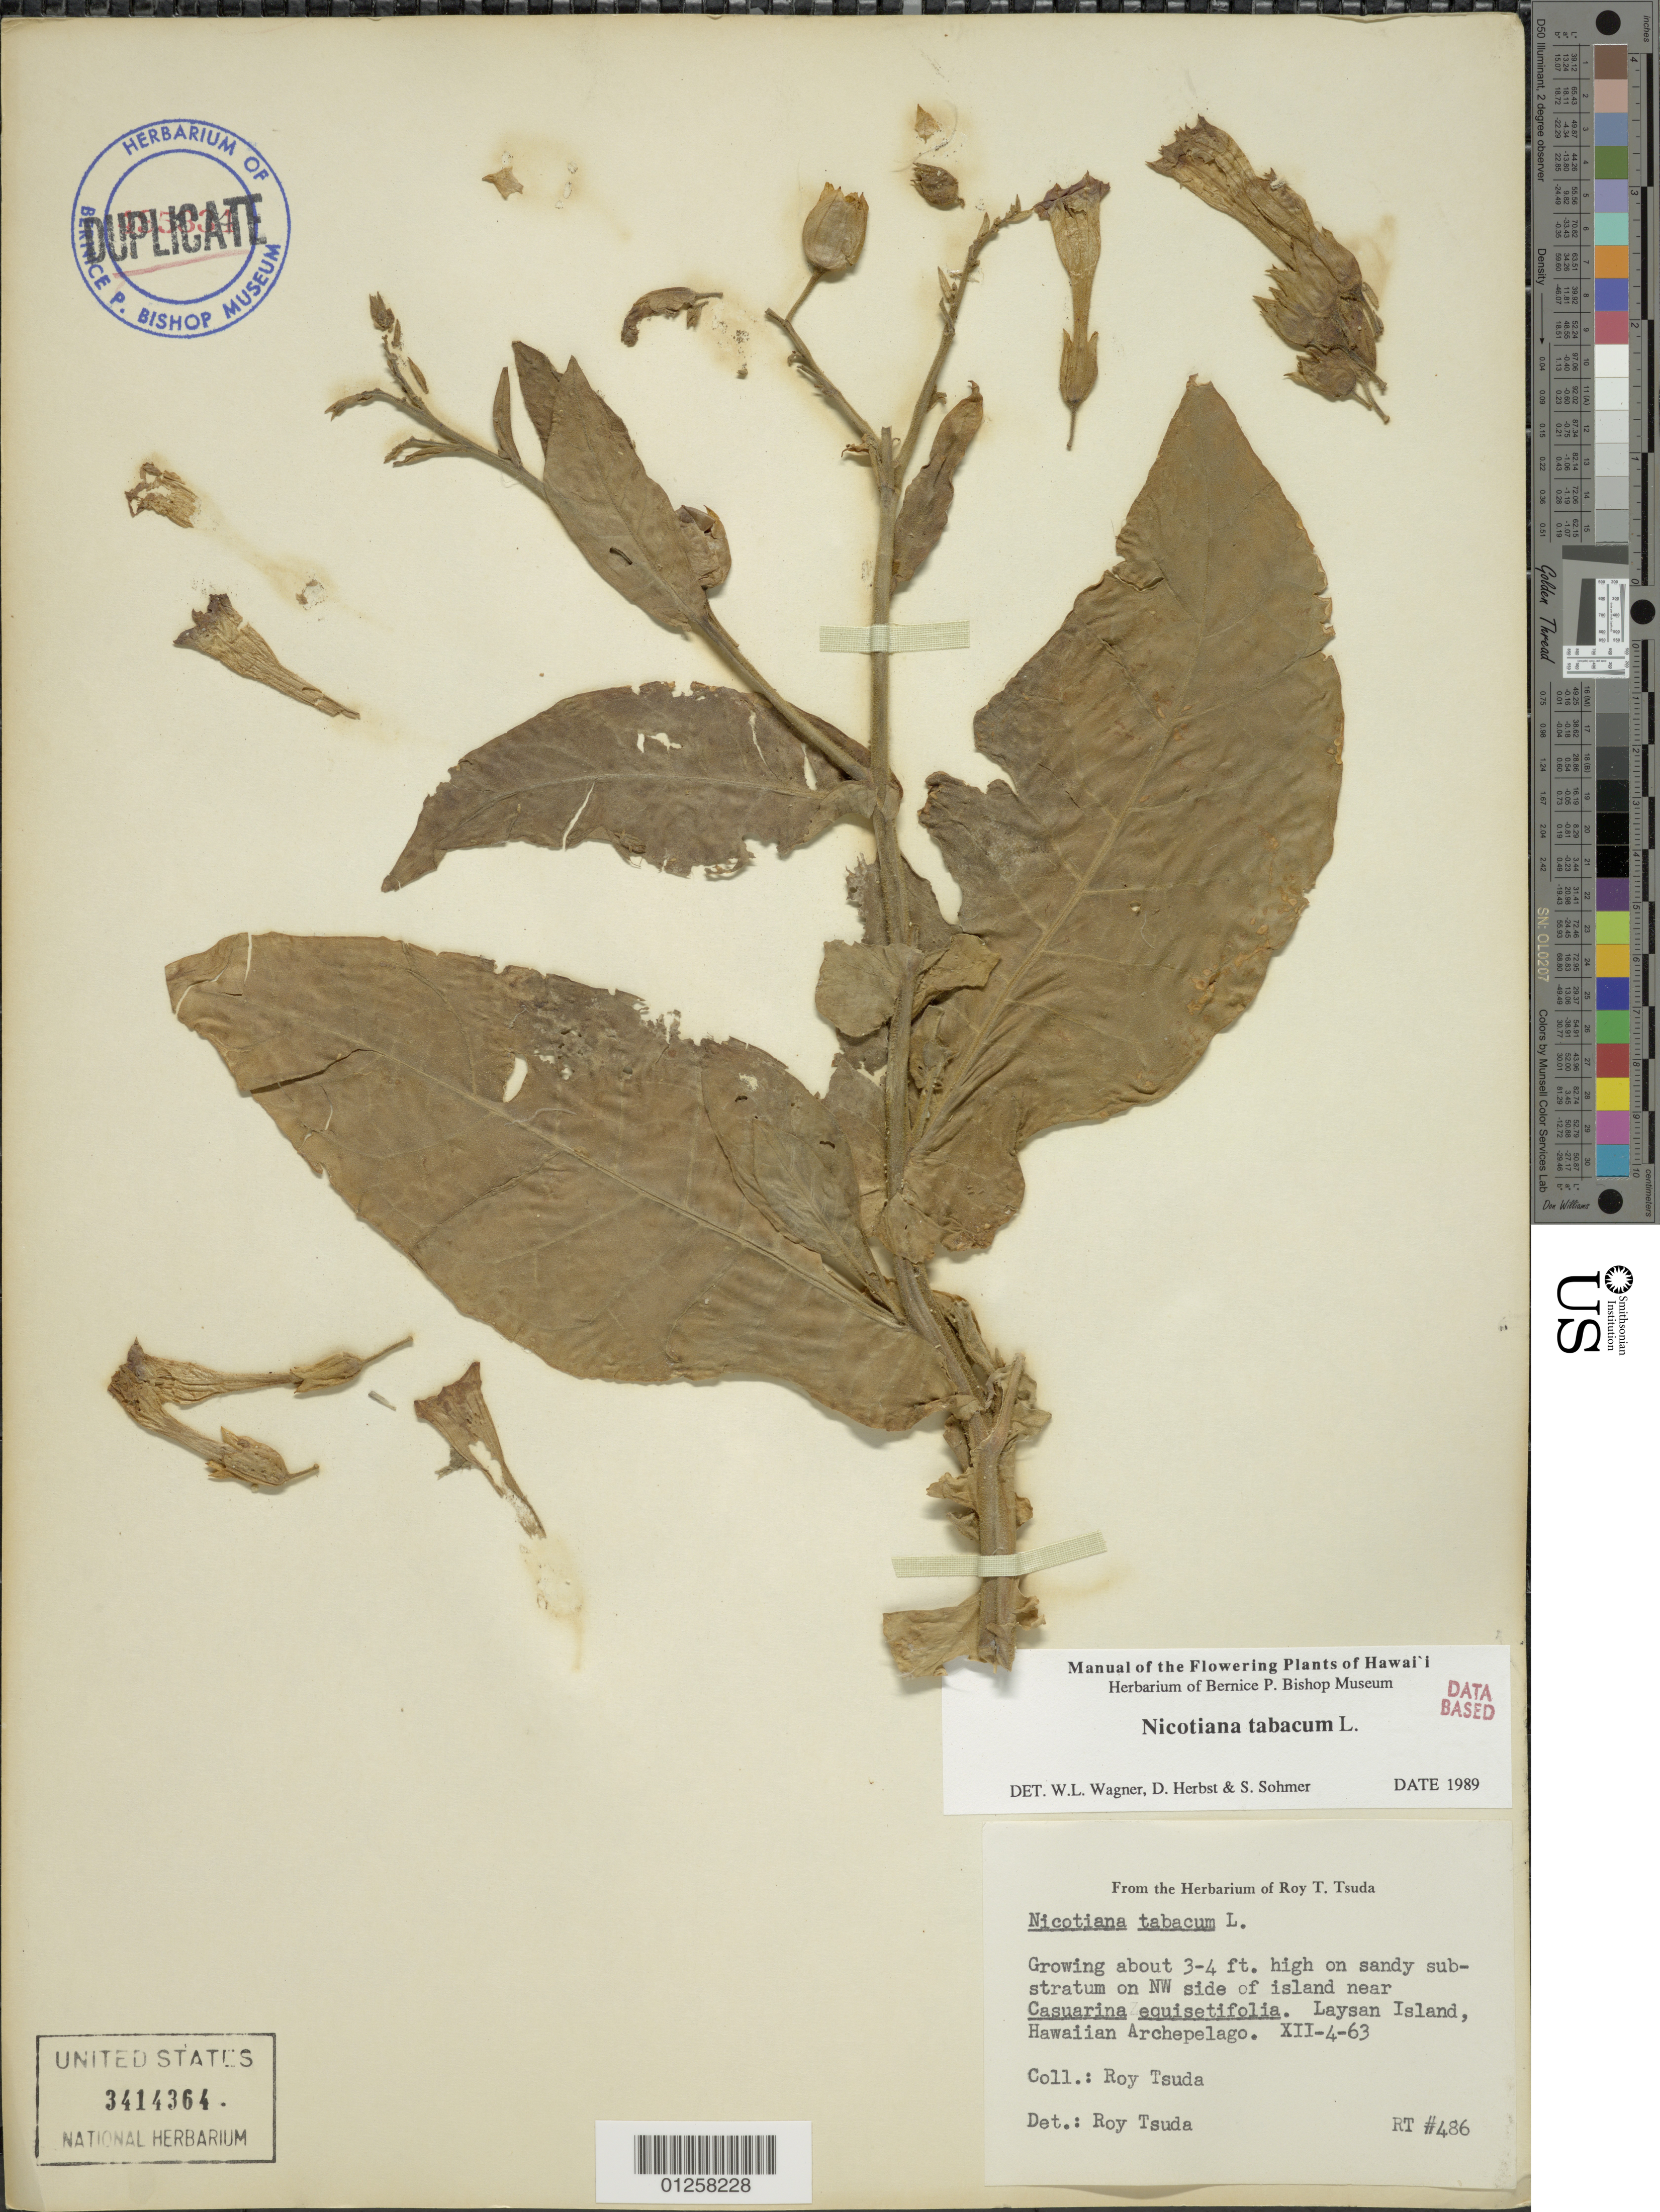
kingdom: Plantae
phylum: Tracheophyta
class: Magnoliopsida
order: Solanales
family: Solanaceae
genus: Nicotiana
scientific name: Nicotiana tabacum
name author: L.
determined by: Wagner, W. L.; Herbst, D. R.; Sohmer, S. H.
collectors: R. Tsuda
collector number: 486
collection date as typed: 4 Dec 1963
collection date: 1963-12-04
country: United States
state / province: Hawaii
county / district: Honolulu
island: Laysan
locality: On sandy substratum on NW side of island.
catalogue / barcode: US 3414364